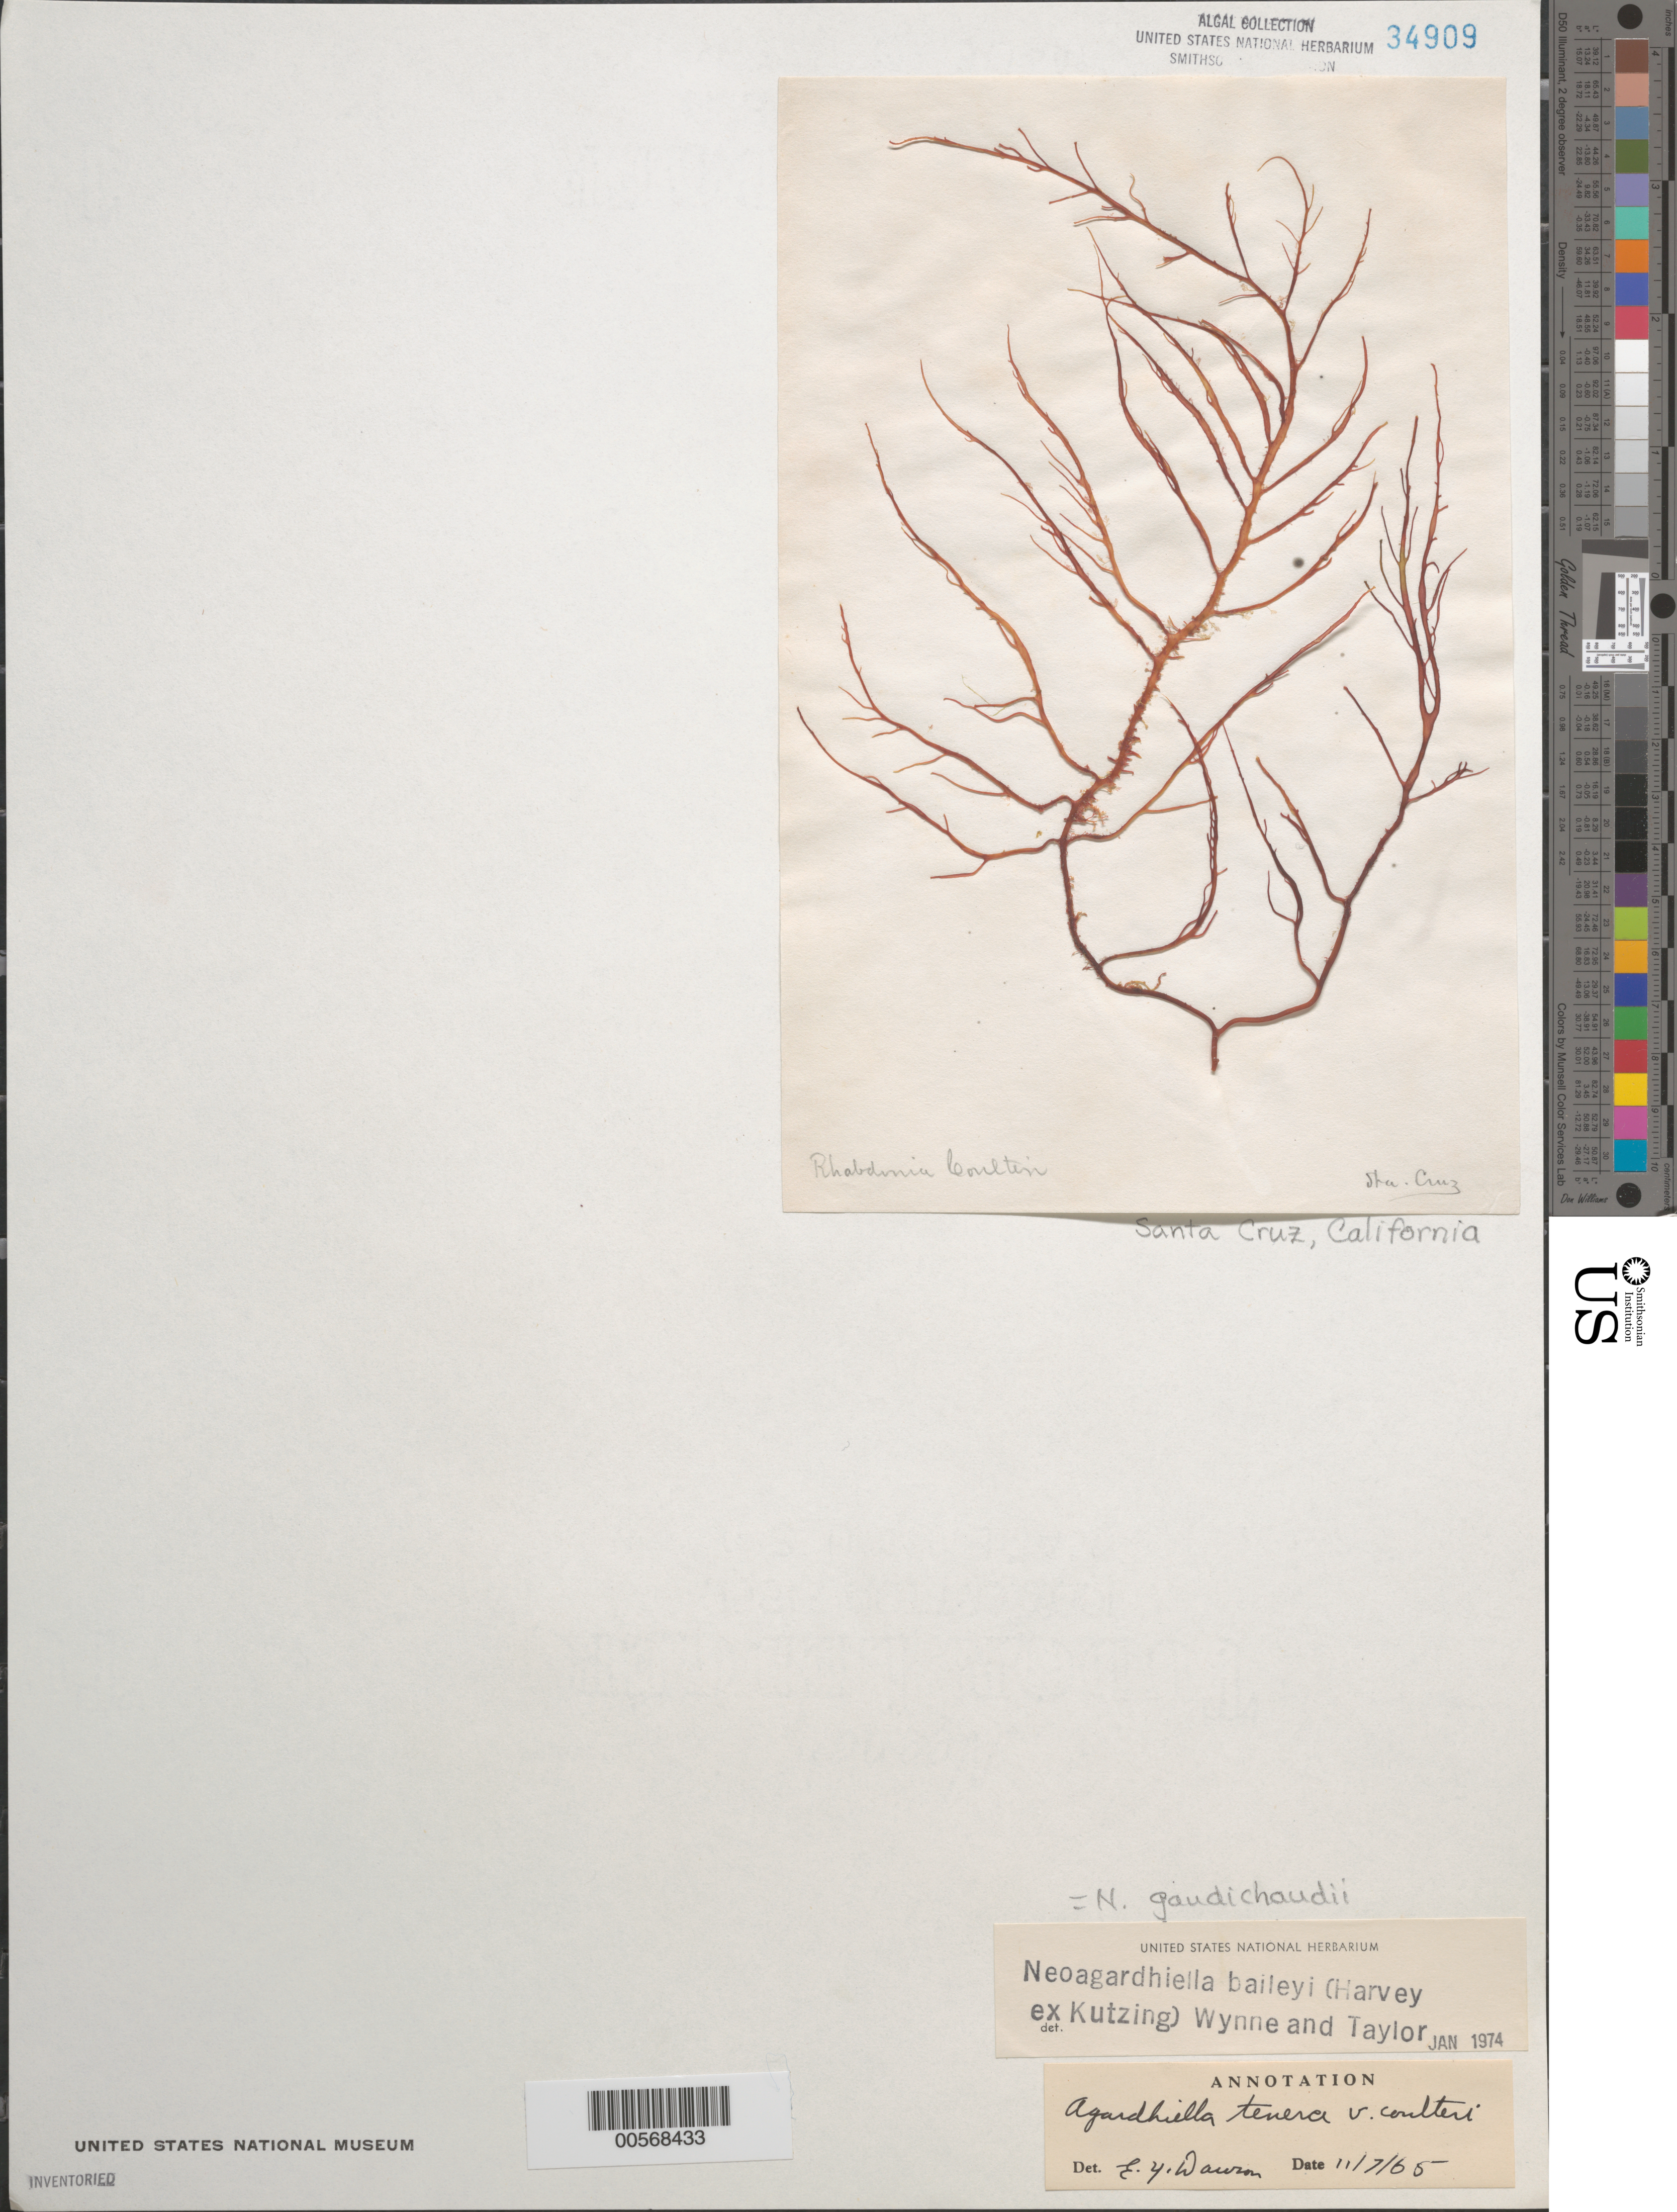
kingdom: Plantae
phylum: Rhodophyta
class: Florideophyceae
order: Gigartinales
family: Solieriaceae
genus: Sarcodiotheca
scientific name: Sarcodiotheca gaudichaudii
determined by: Algae name updating Project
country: United States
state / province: California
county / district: Santa Cruz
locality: Santa Cruz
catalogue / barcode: US 34909